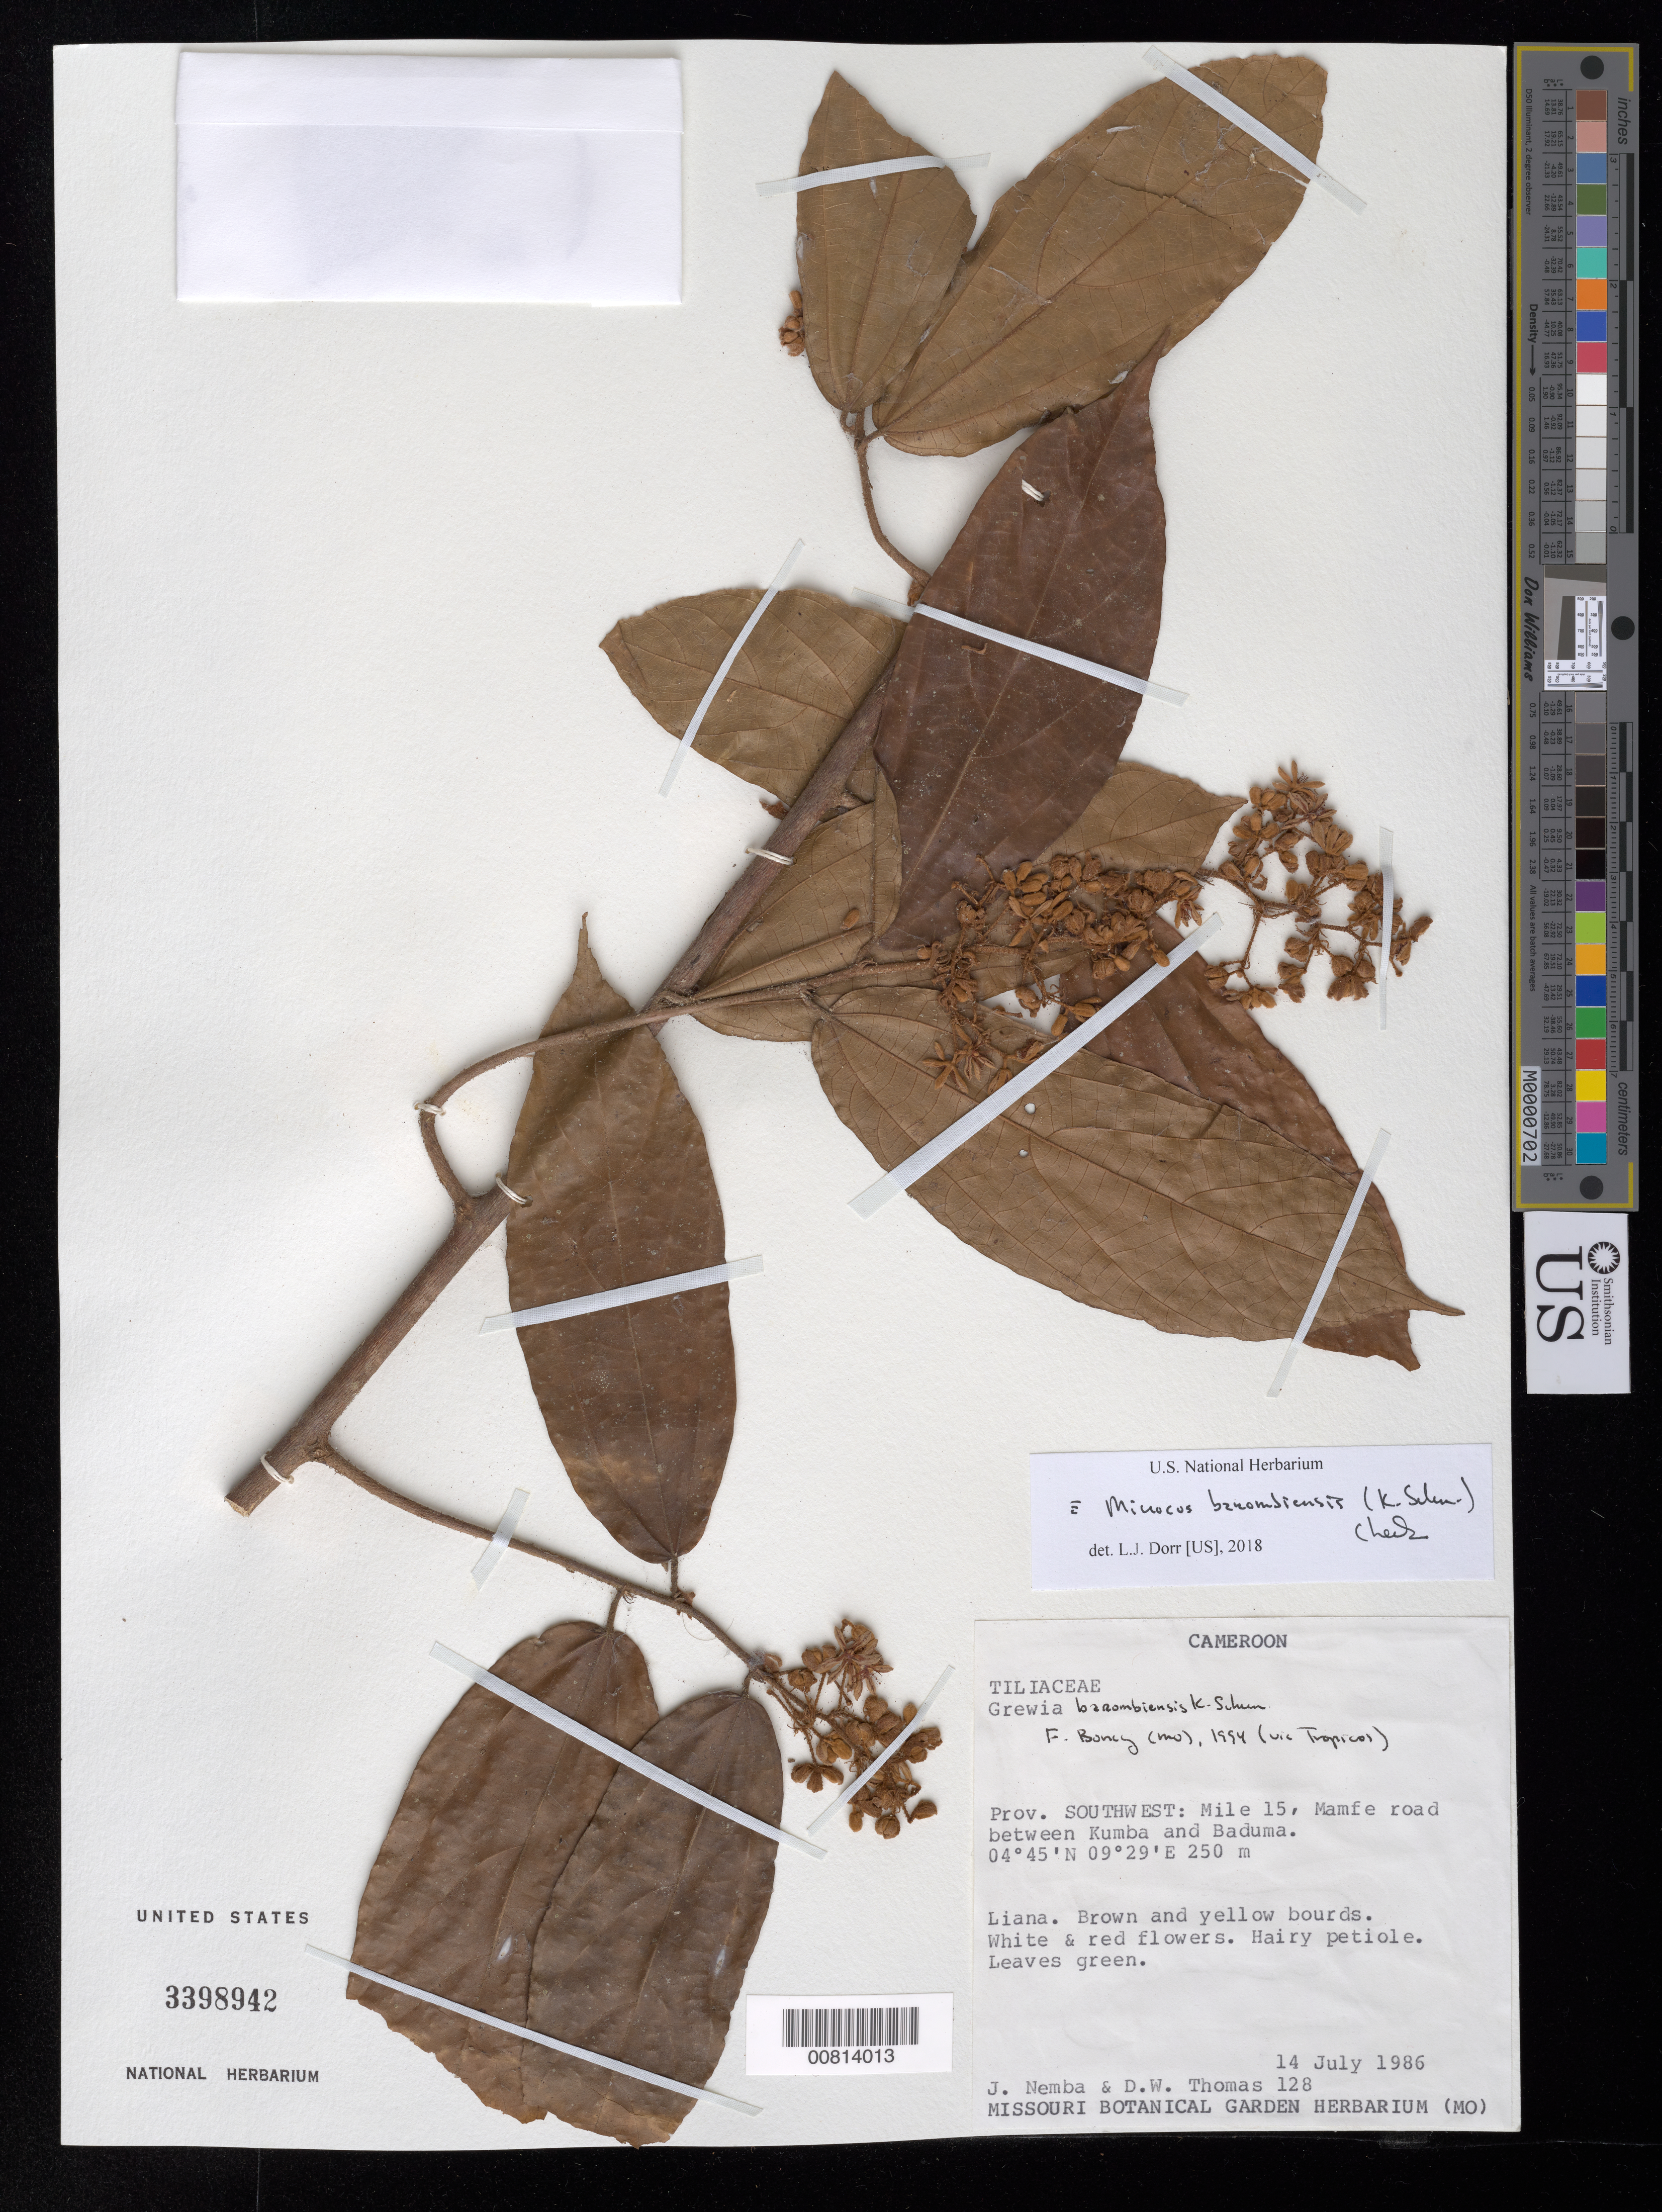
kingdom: Plantae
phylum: Tracheophyta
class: Magnoliopsida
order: Malvales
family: Malvaceae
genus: Microcos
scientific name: Microcos barombiensis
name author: (K. Schum.) Cheek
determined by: Dorr, L. J., (BOT), Smithsonian Institution - National Museum of Natural History (UNITED STATES)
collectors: J. Nemba & D. W. Thomas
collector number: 128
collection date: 1986-07-14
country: Cameroon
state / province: Sud-Ouest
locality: Mile 15, Mamfe road between Kumba and Baduma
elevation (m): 250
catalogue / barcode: US 3398942